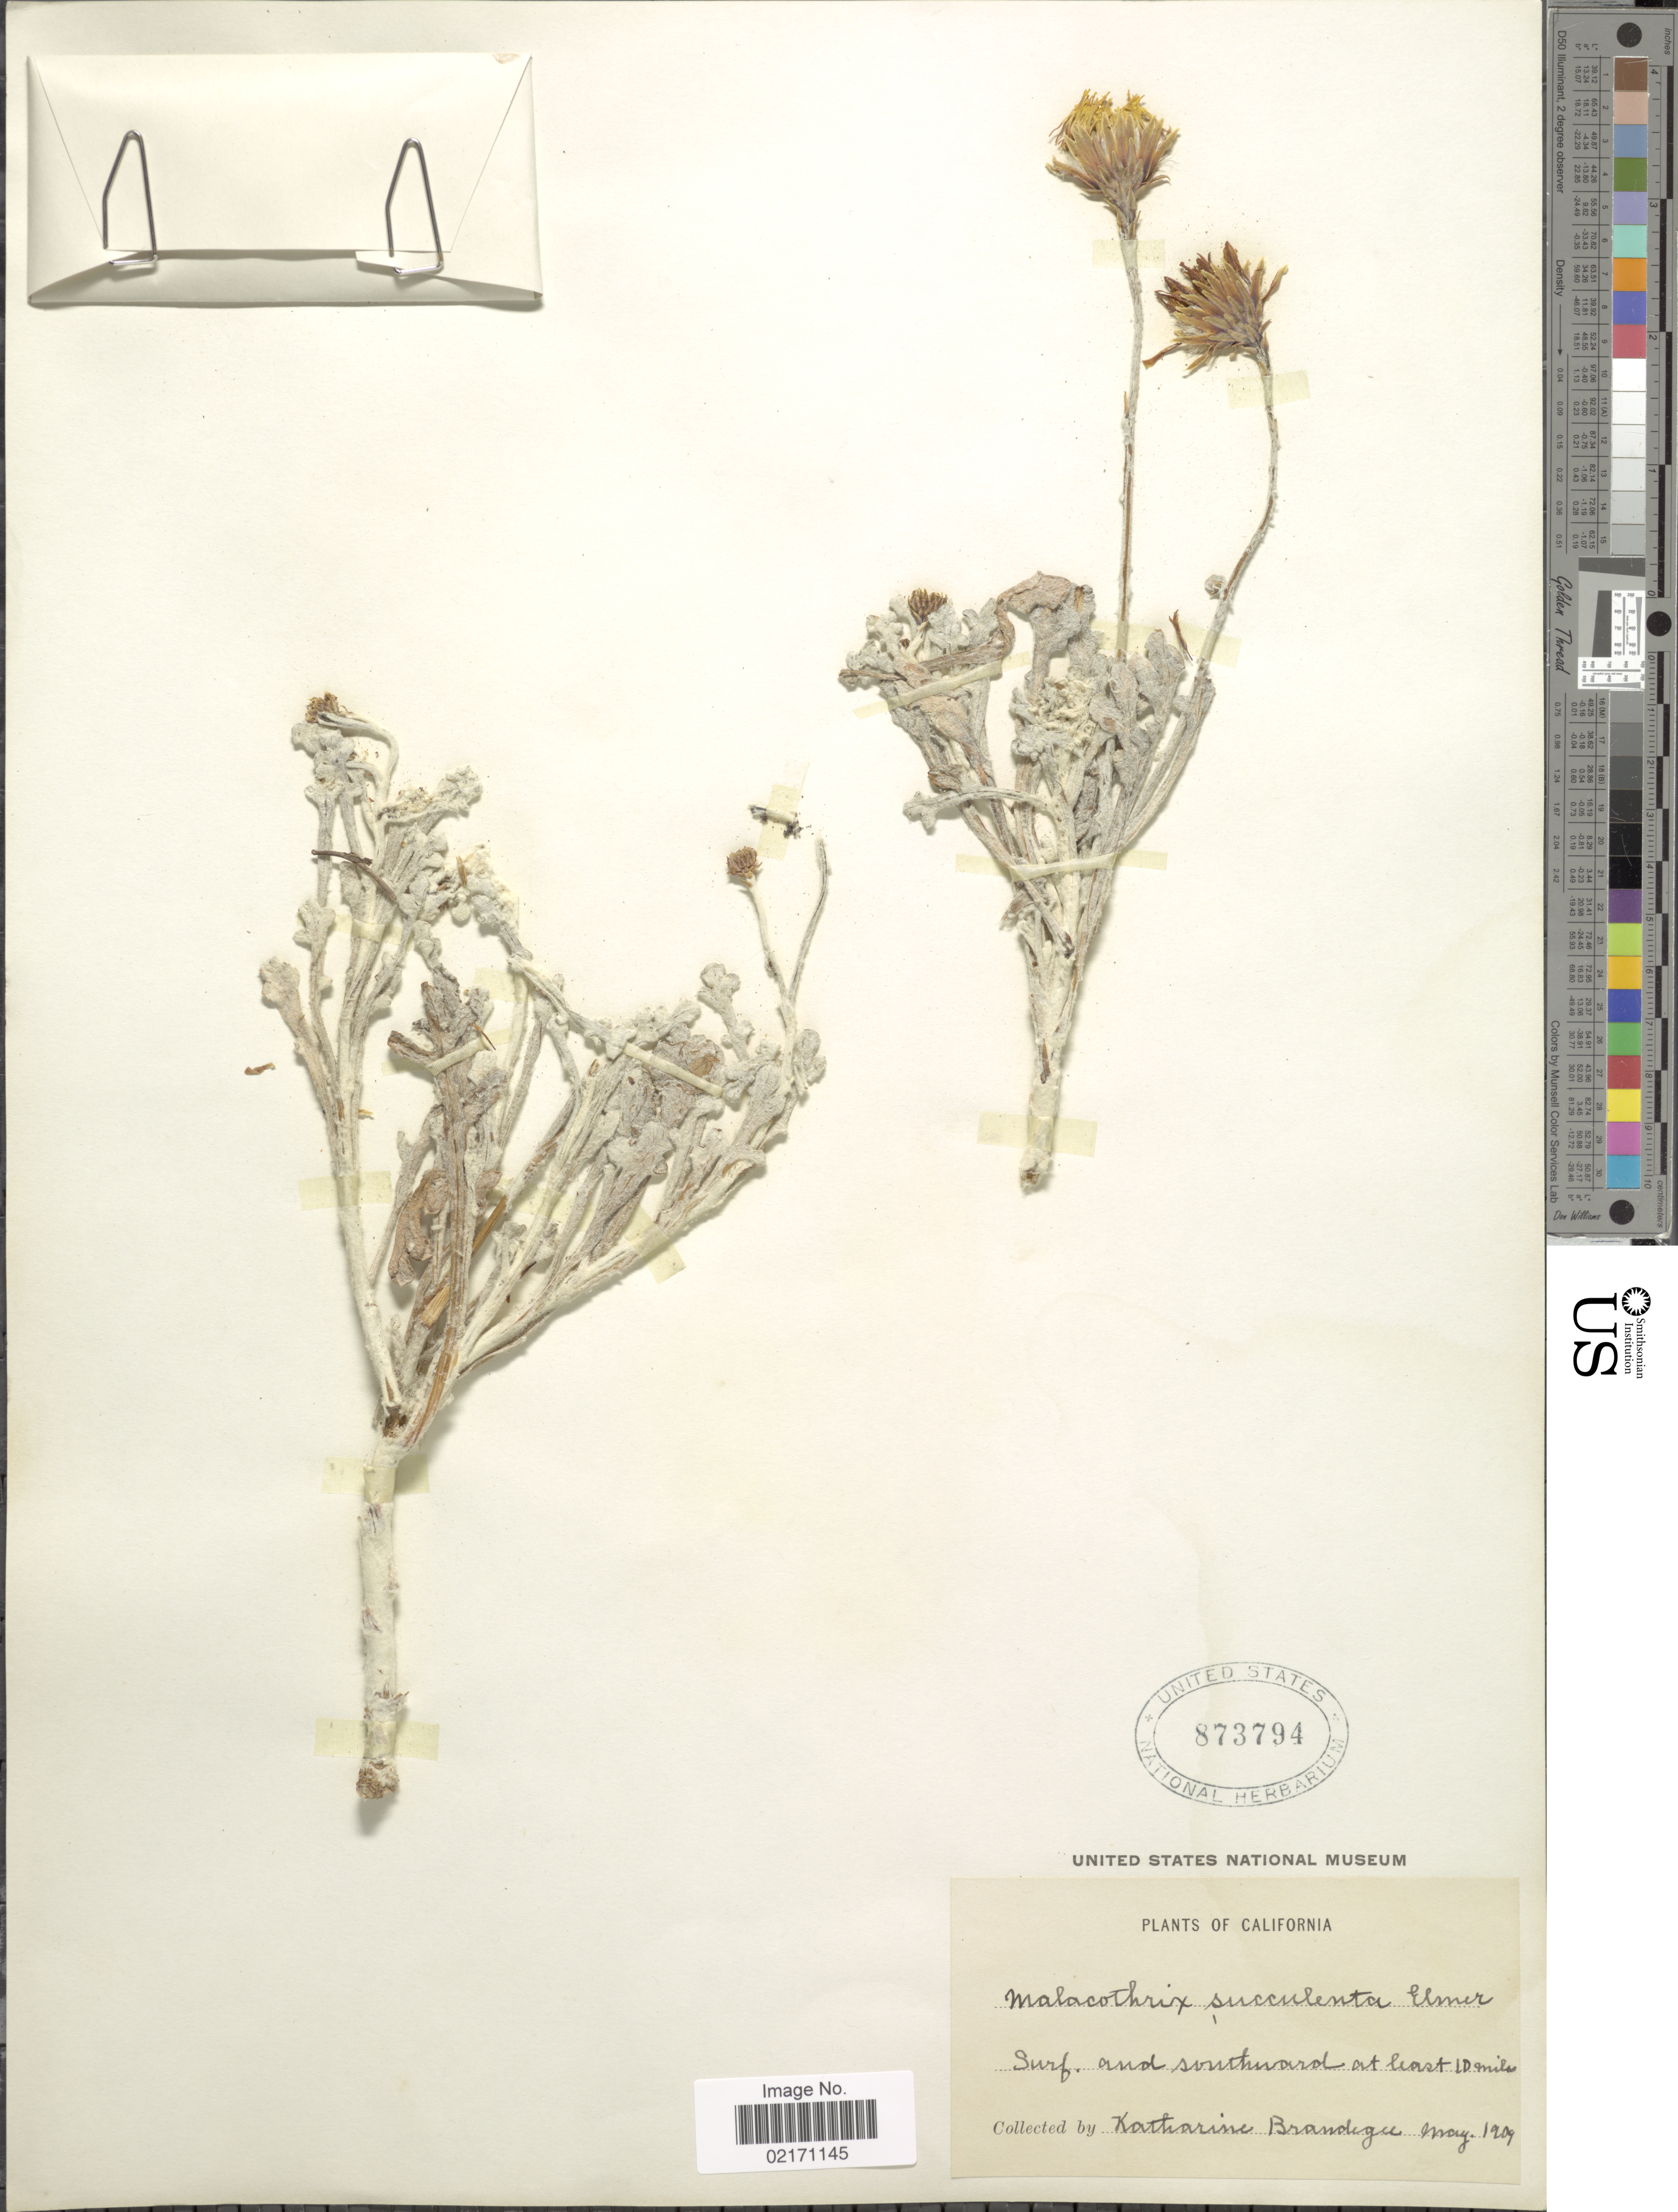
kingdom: Plantae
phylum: Tracheophyta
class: Magnoliopsida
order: Asterales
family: Asteraceae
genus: Malacothrix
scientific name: Malacothrix incana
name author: (Nutt.) Torr. & A. Gray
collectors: M. K. Brandegee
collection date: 1909-05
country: United States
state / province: California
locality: Southward at least 10 miles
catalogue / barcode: US 873794